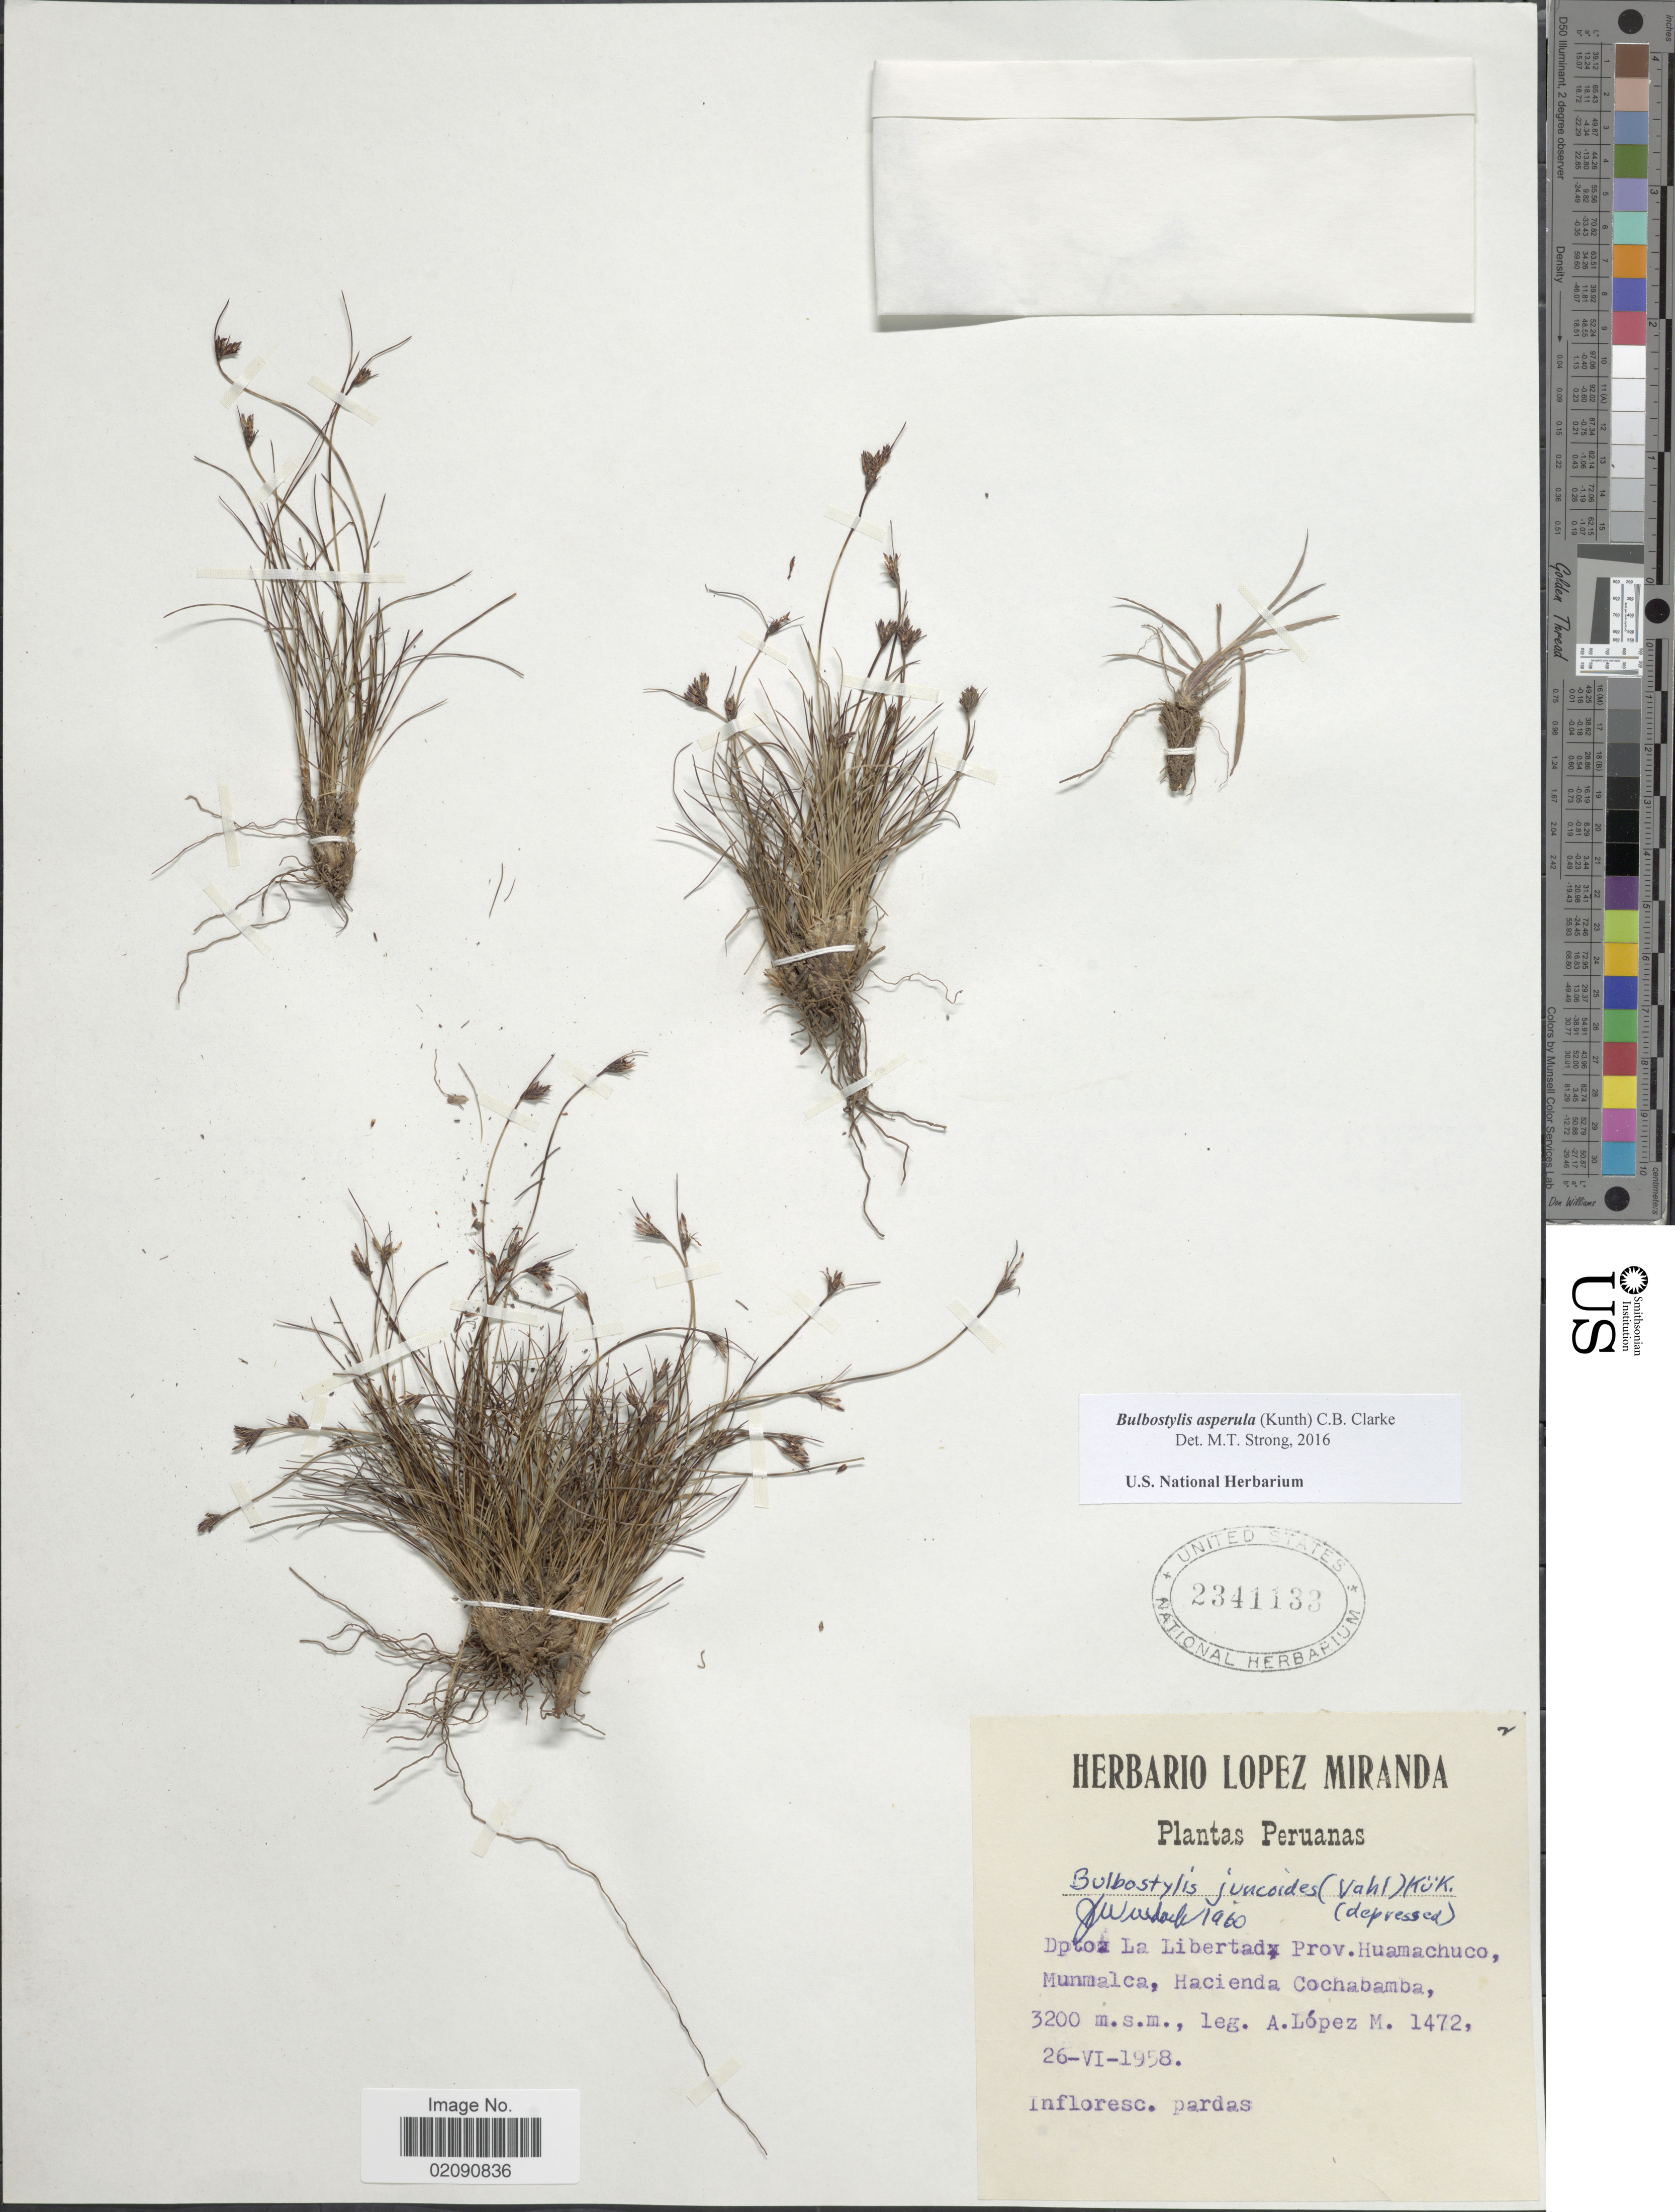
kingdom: Plantae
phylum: Tracheophyta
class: Liliopsida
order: Poales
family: Cyperaceae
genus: Bulbostylis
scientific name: Bulbostylis asperula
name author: (Kunth) C.B. Clarke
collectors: A. López M.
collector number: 1472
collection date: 1958-06-26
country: Peru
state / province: La Libertad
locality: Prov. Huamachuco, Munmalca, Hacienda Cochabamba.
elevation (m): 3200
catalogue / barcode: US 2341133